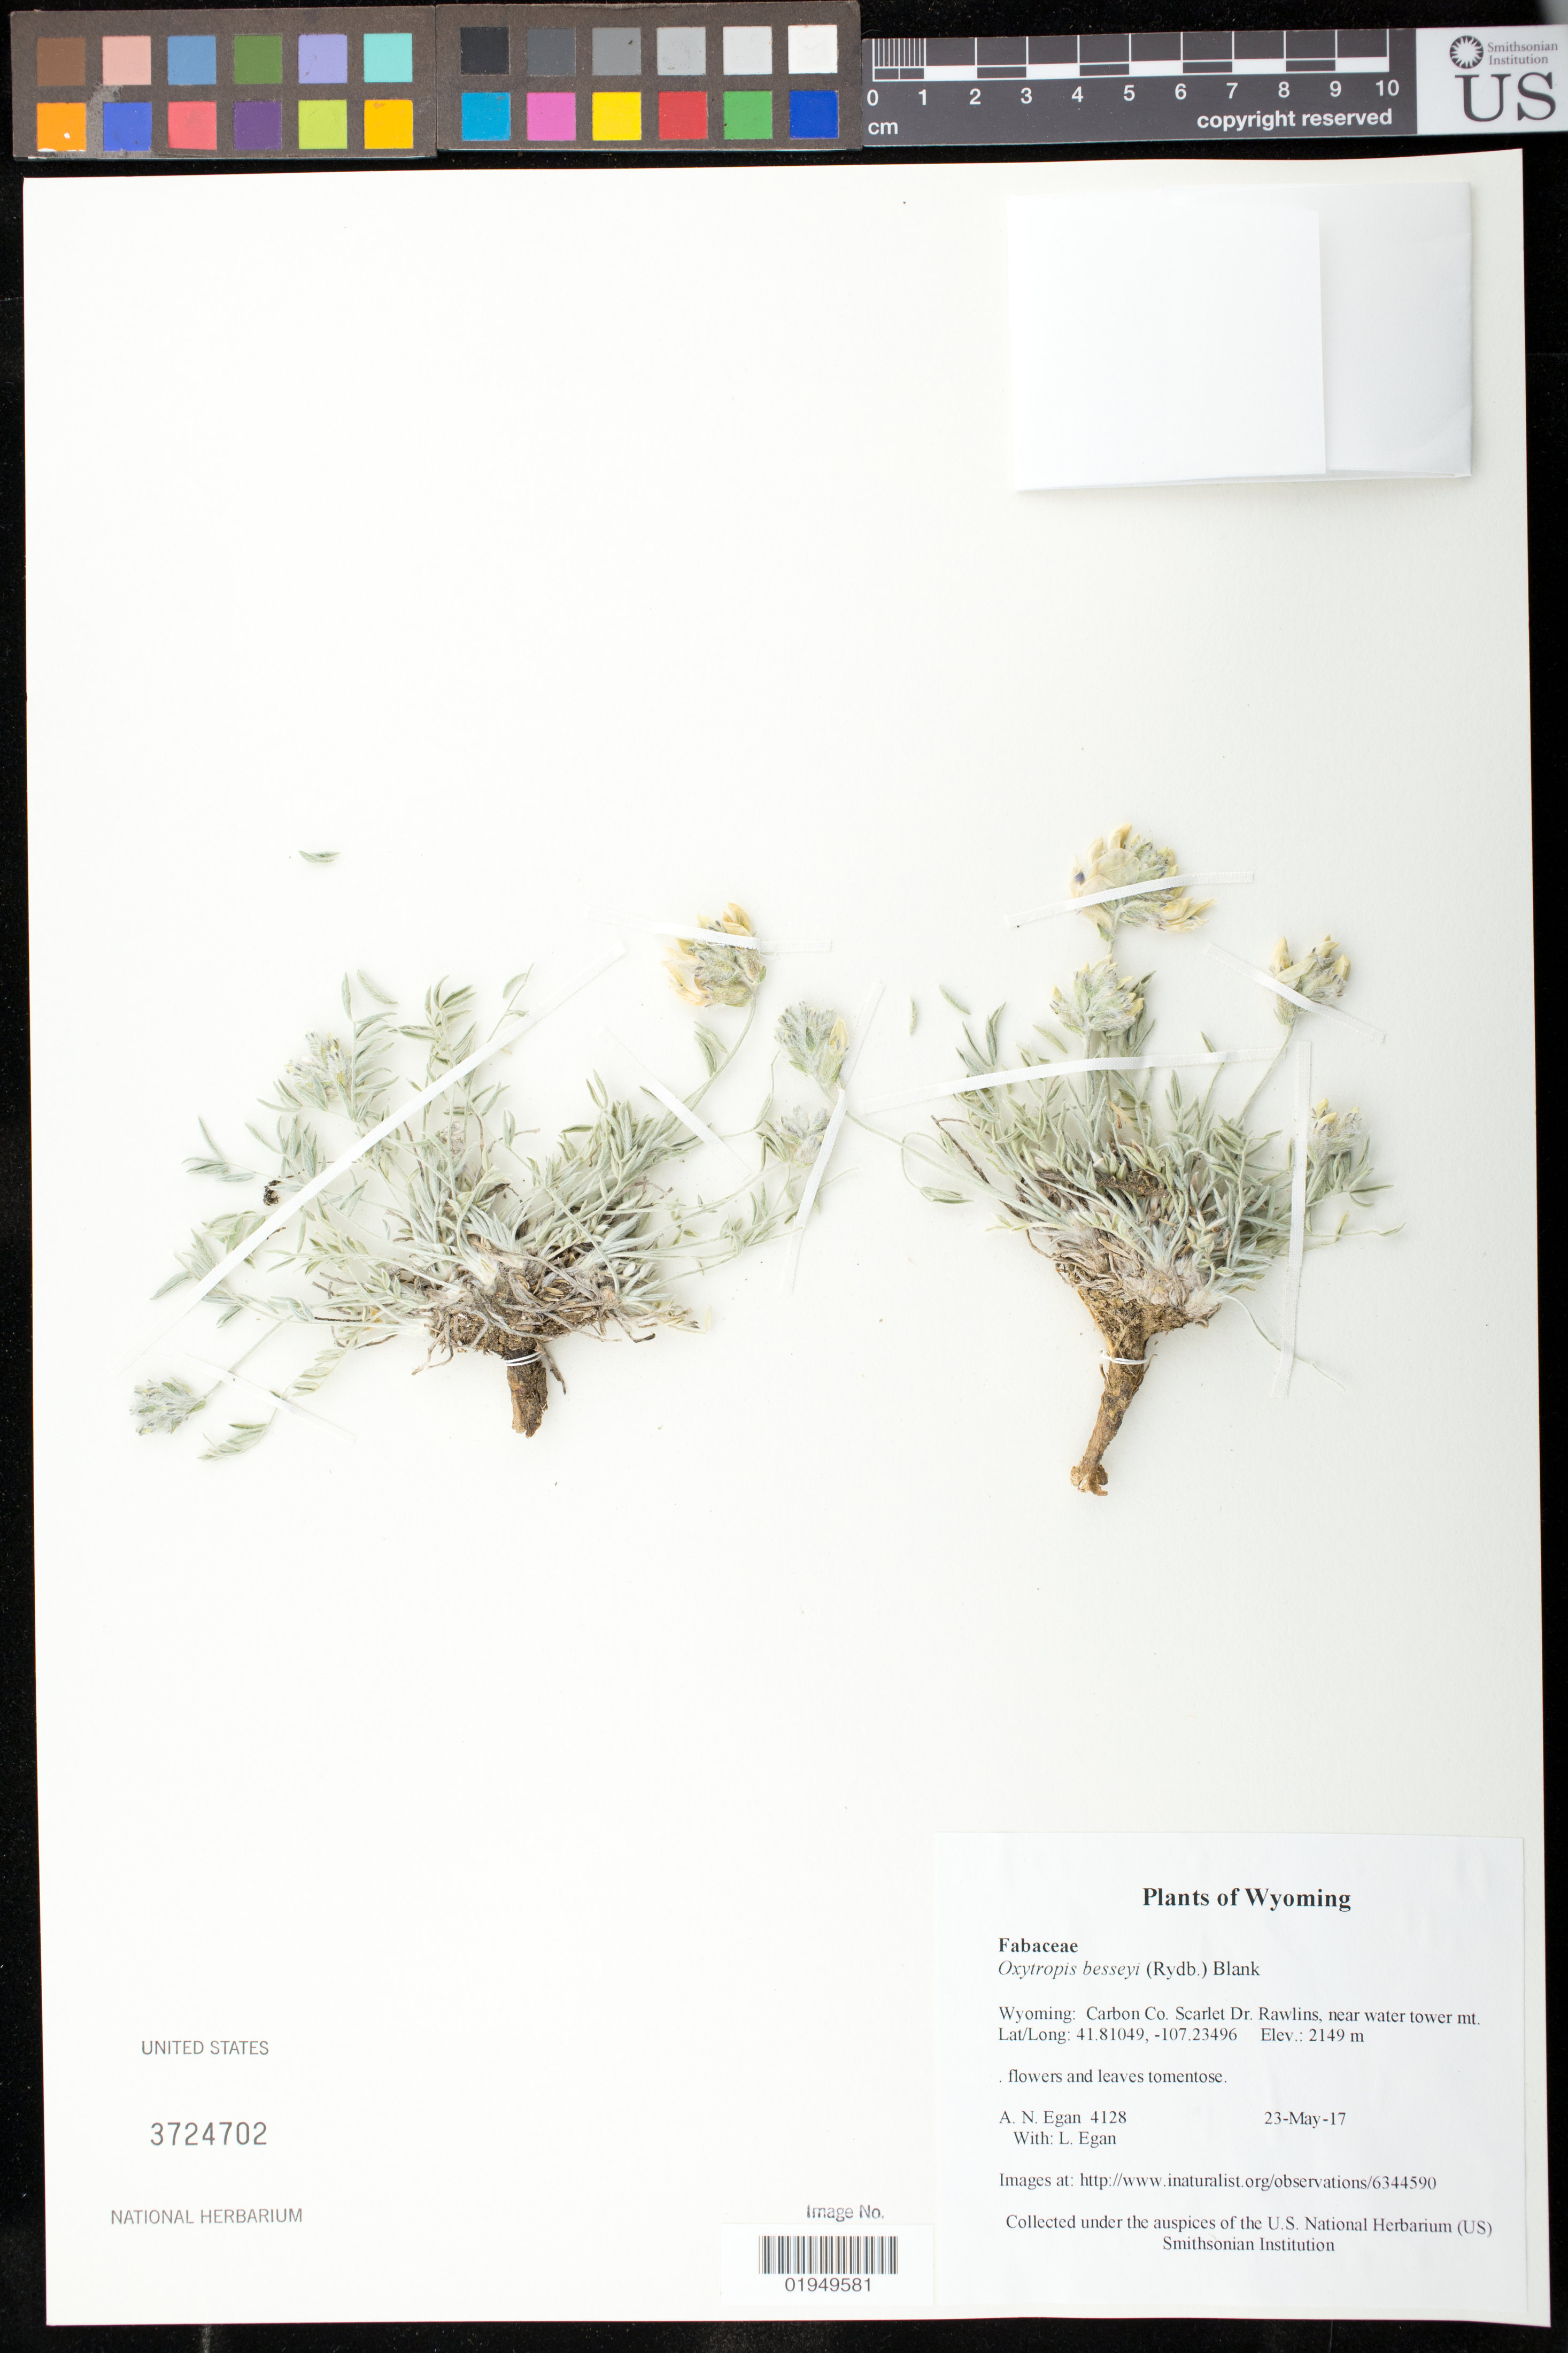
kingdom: Plantae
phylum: Tracheophyta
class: Magnoliopsida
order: Fabales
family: Fabaceae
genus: Oxytropis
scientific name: Oxytropis besseyi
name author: (Rydb.) Blank.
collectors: A. N. Egan & L. Egan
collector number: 4128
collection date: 2017-05-23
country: United States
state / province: Wyoming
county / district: Carbon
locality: Scarlet Dr. Rawlins, near water tower mt.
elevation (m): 2149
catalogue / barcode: US 3724702